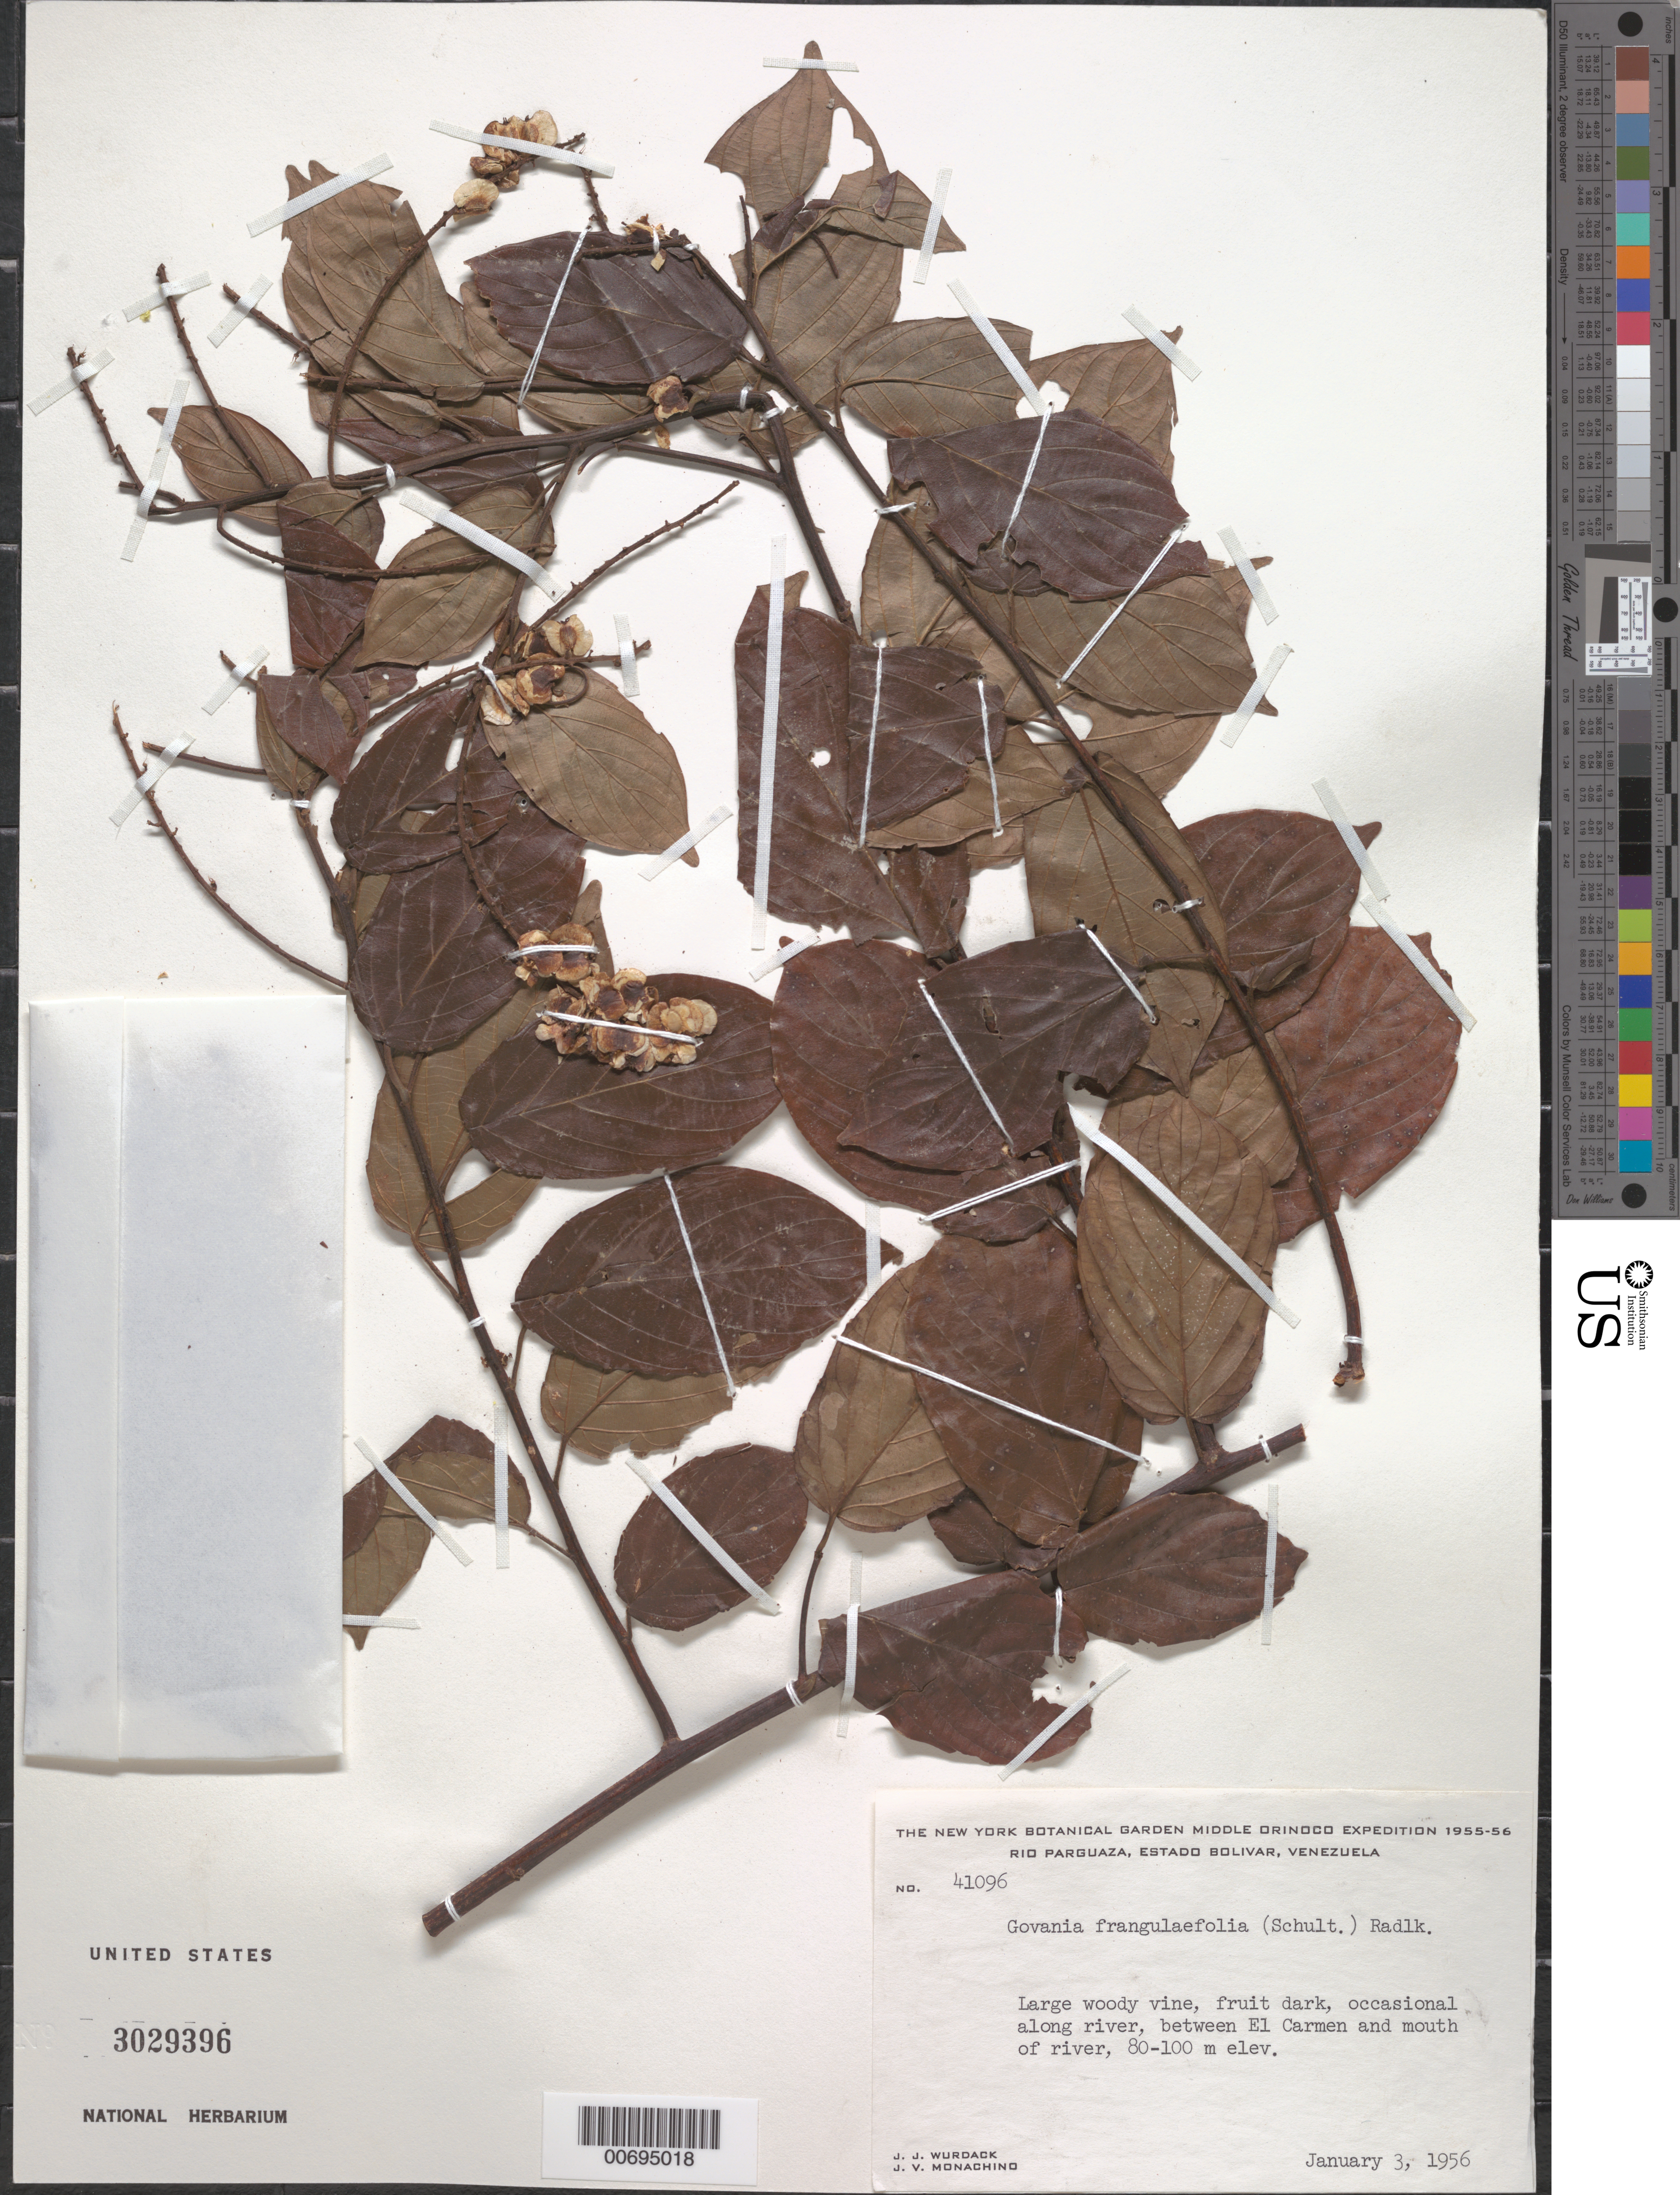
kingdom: Plantae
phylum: Tracheophyta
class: Magnoliopsida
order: Rosales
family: Rhamnaceae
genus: Gouania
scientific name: Gouania frangulifolia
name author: (Willd. ex Roem. & Schult.) Radlk.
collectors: J. J. Wurdack & J. V. Monachino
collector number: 41096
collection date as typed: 3-Jan-56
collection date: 1956-01-03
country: Venezuela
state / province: Bolívar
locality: Río Parguaza, between El Camen and mouth of river, about 50 km from mouth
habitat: Along river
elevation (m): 80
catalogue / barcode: US 3029396